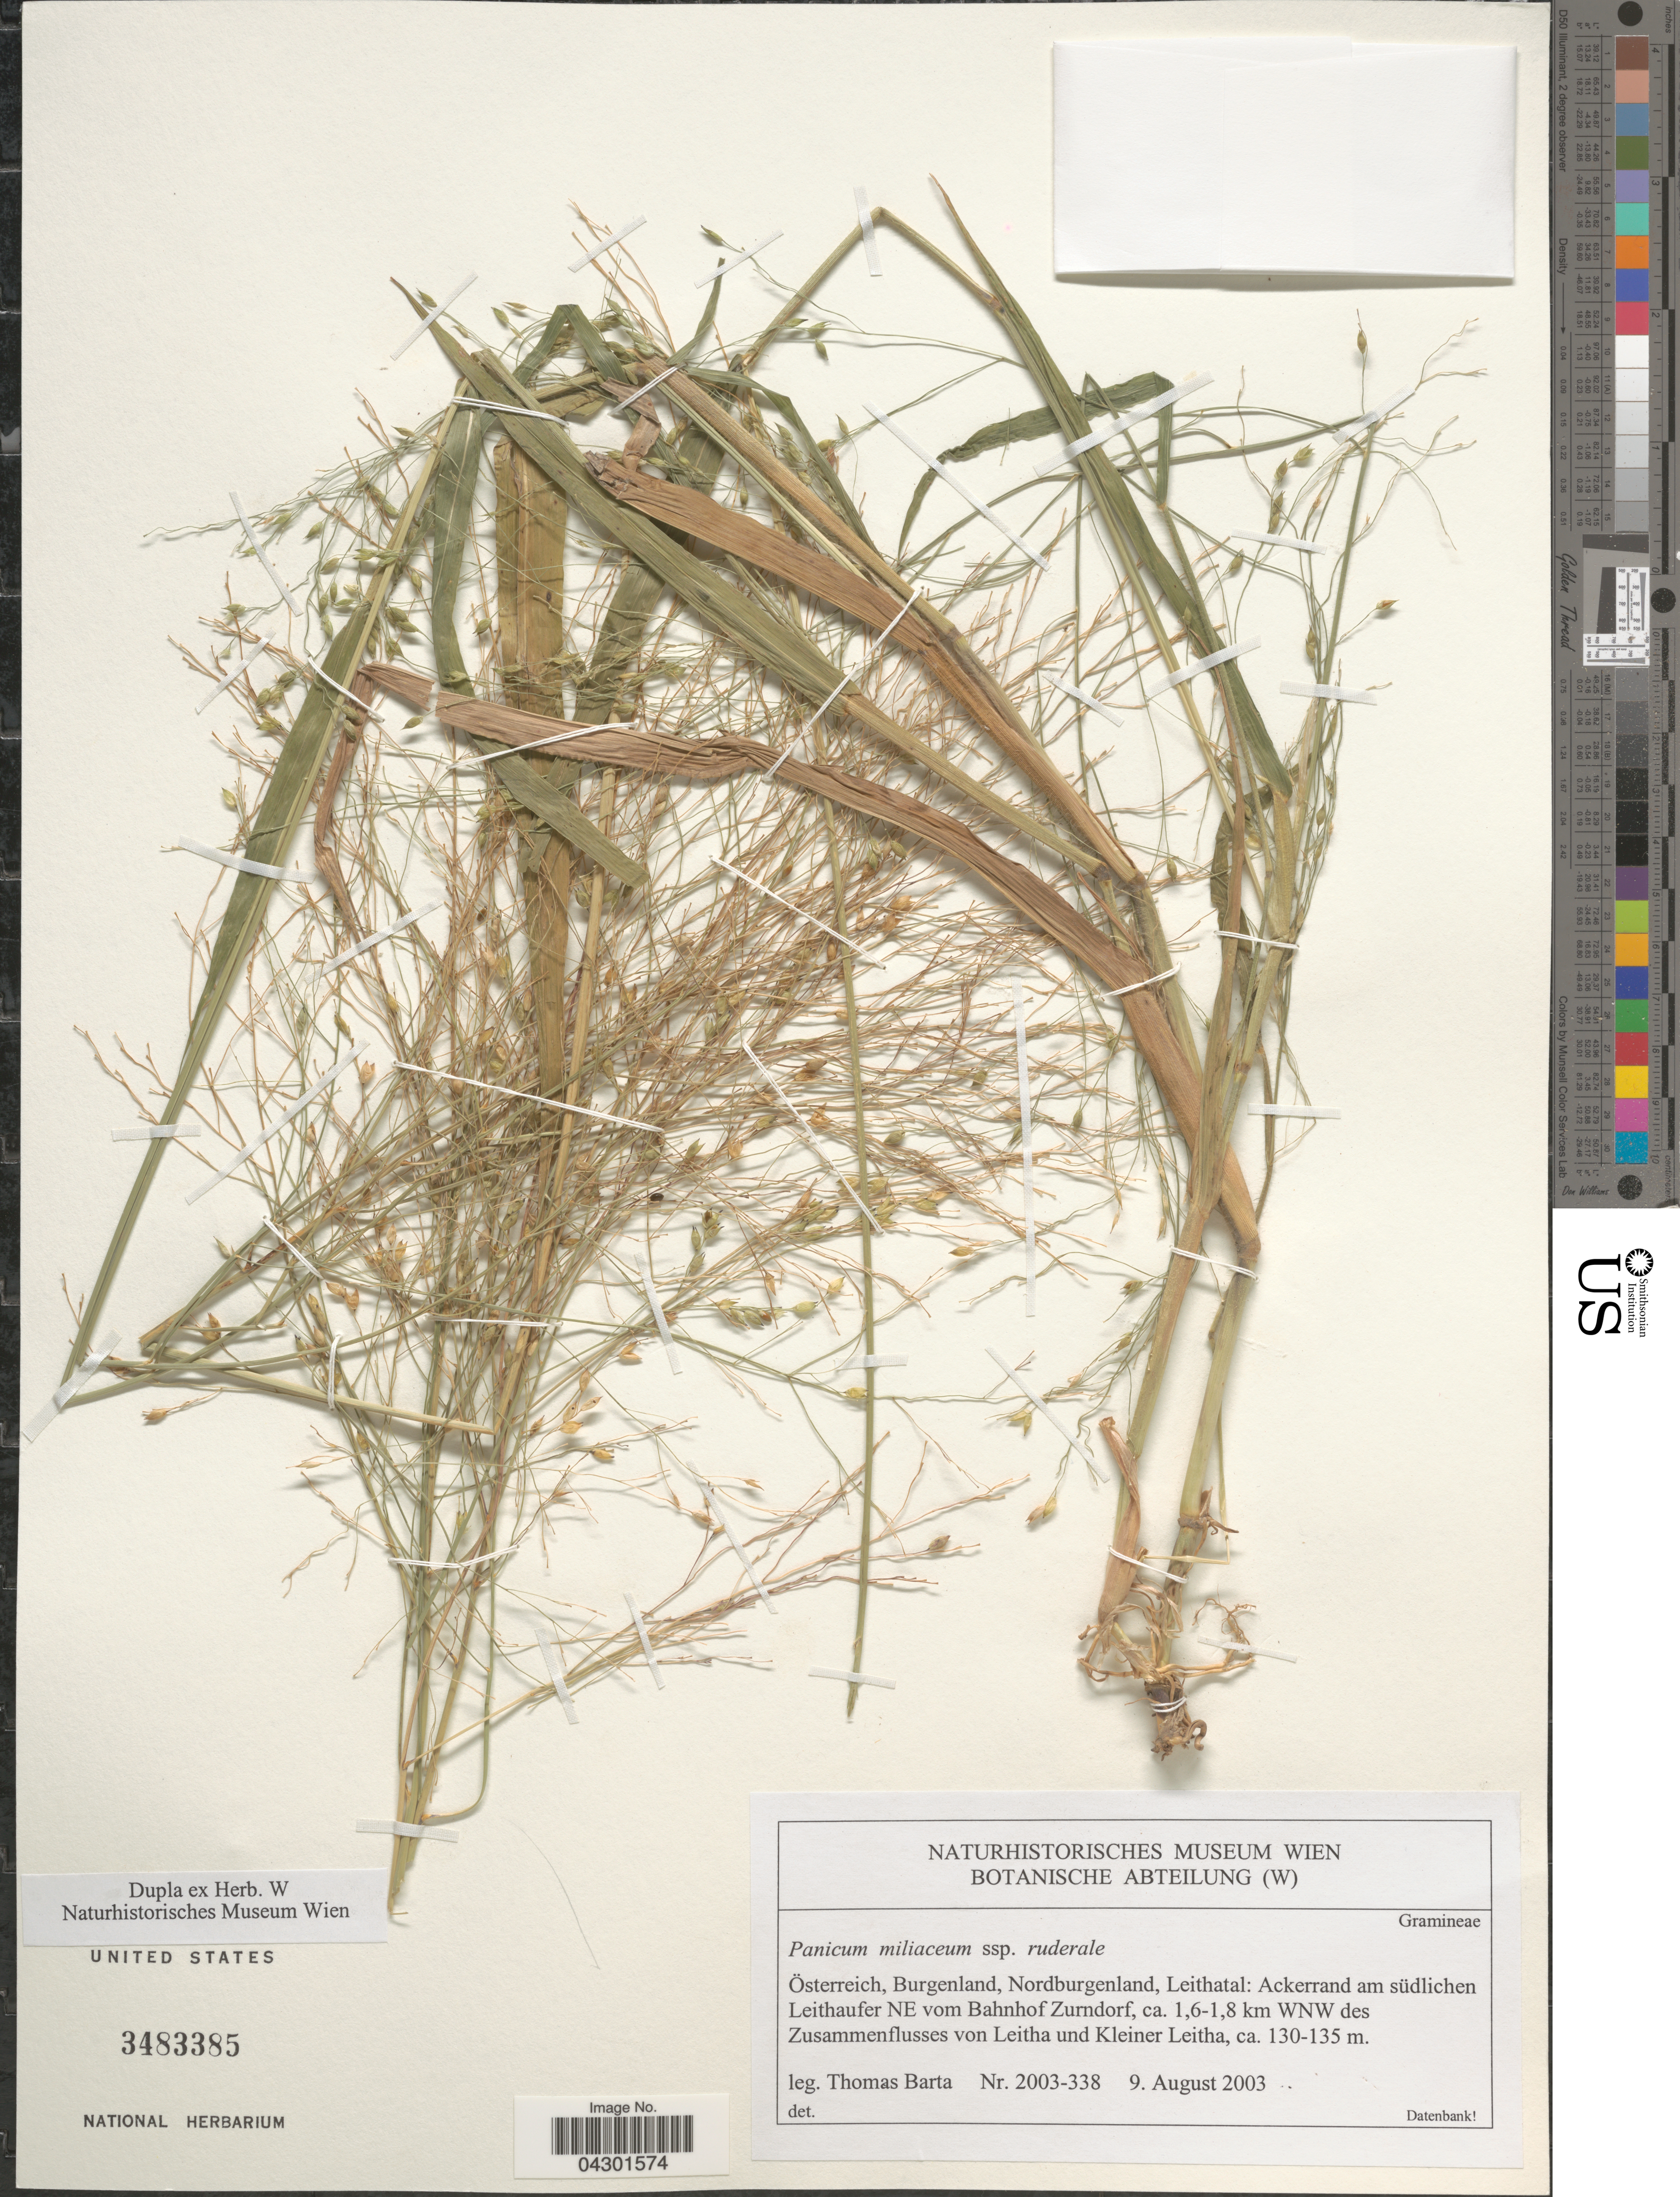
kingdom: Plantae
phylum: Tracheophyta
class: Liliopsida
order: Poales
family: Poaceae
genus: Panicum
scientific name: Panicum miliaceum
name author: L.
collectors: T. Barta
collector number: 2003-338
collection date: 2003-08-09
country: Austria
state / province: Burgenland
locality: Österreich, Nordburgenland, Leithatal: Ackerrand am südlichen Leithaufer NE vom Bahnhof Zurndorf, ca, 1,6-1,8 km WNW des Zusammenflusses von Leitha und Kleiner Leitha.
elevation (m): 130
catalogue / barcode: US 3483385